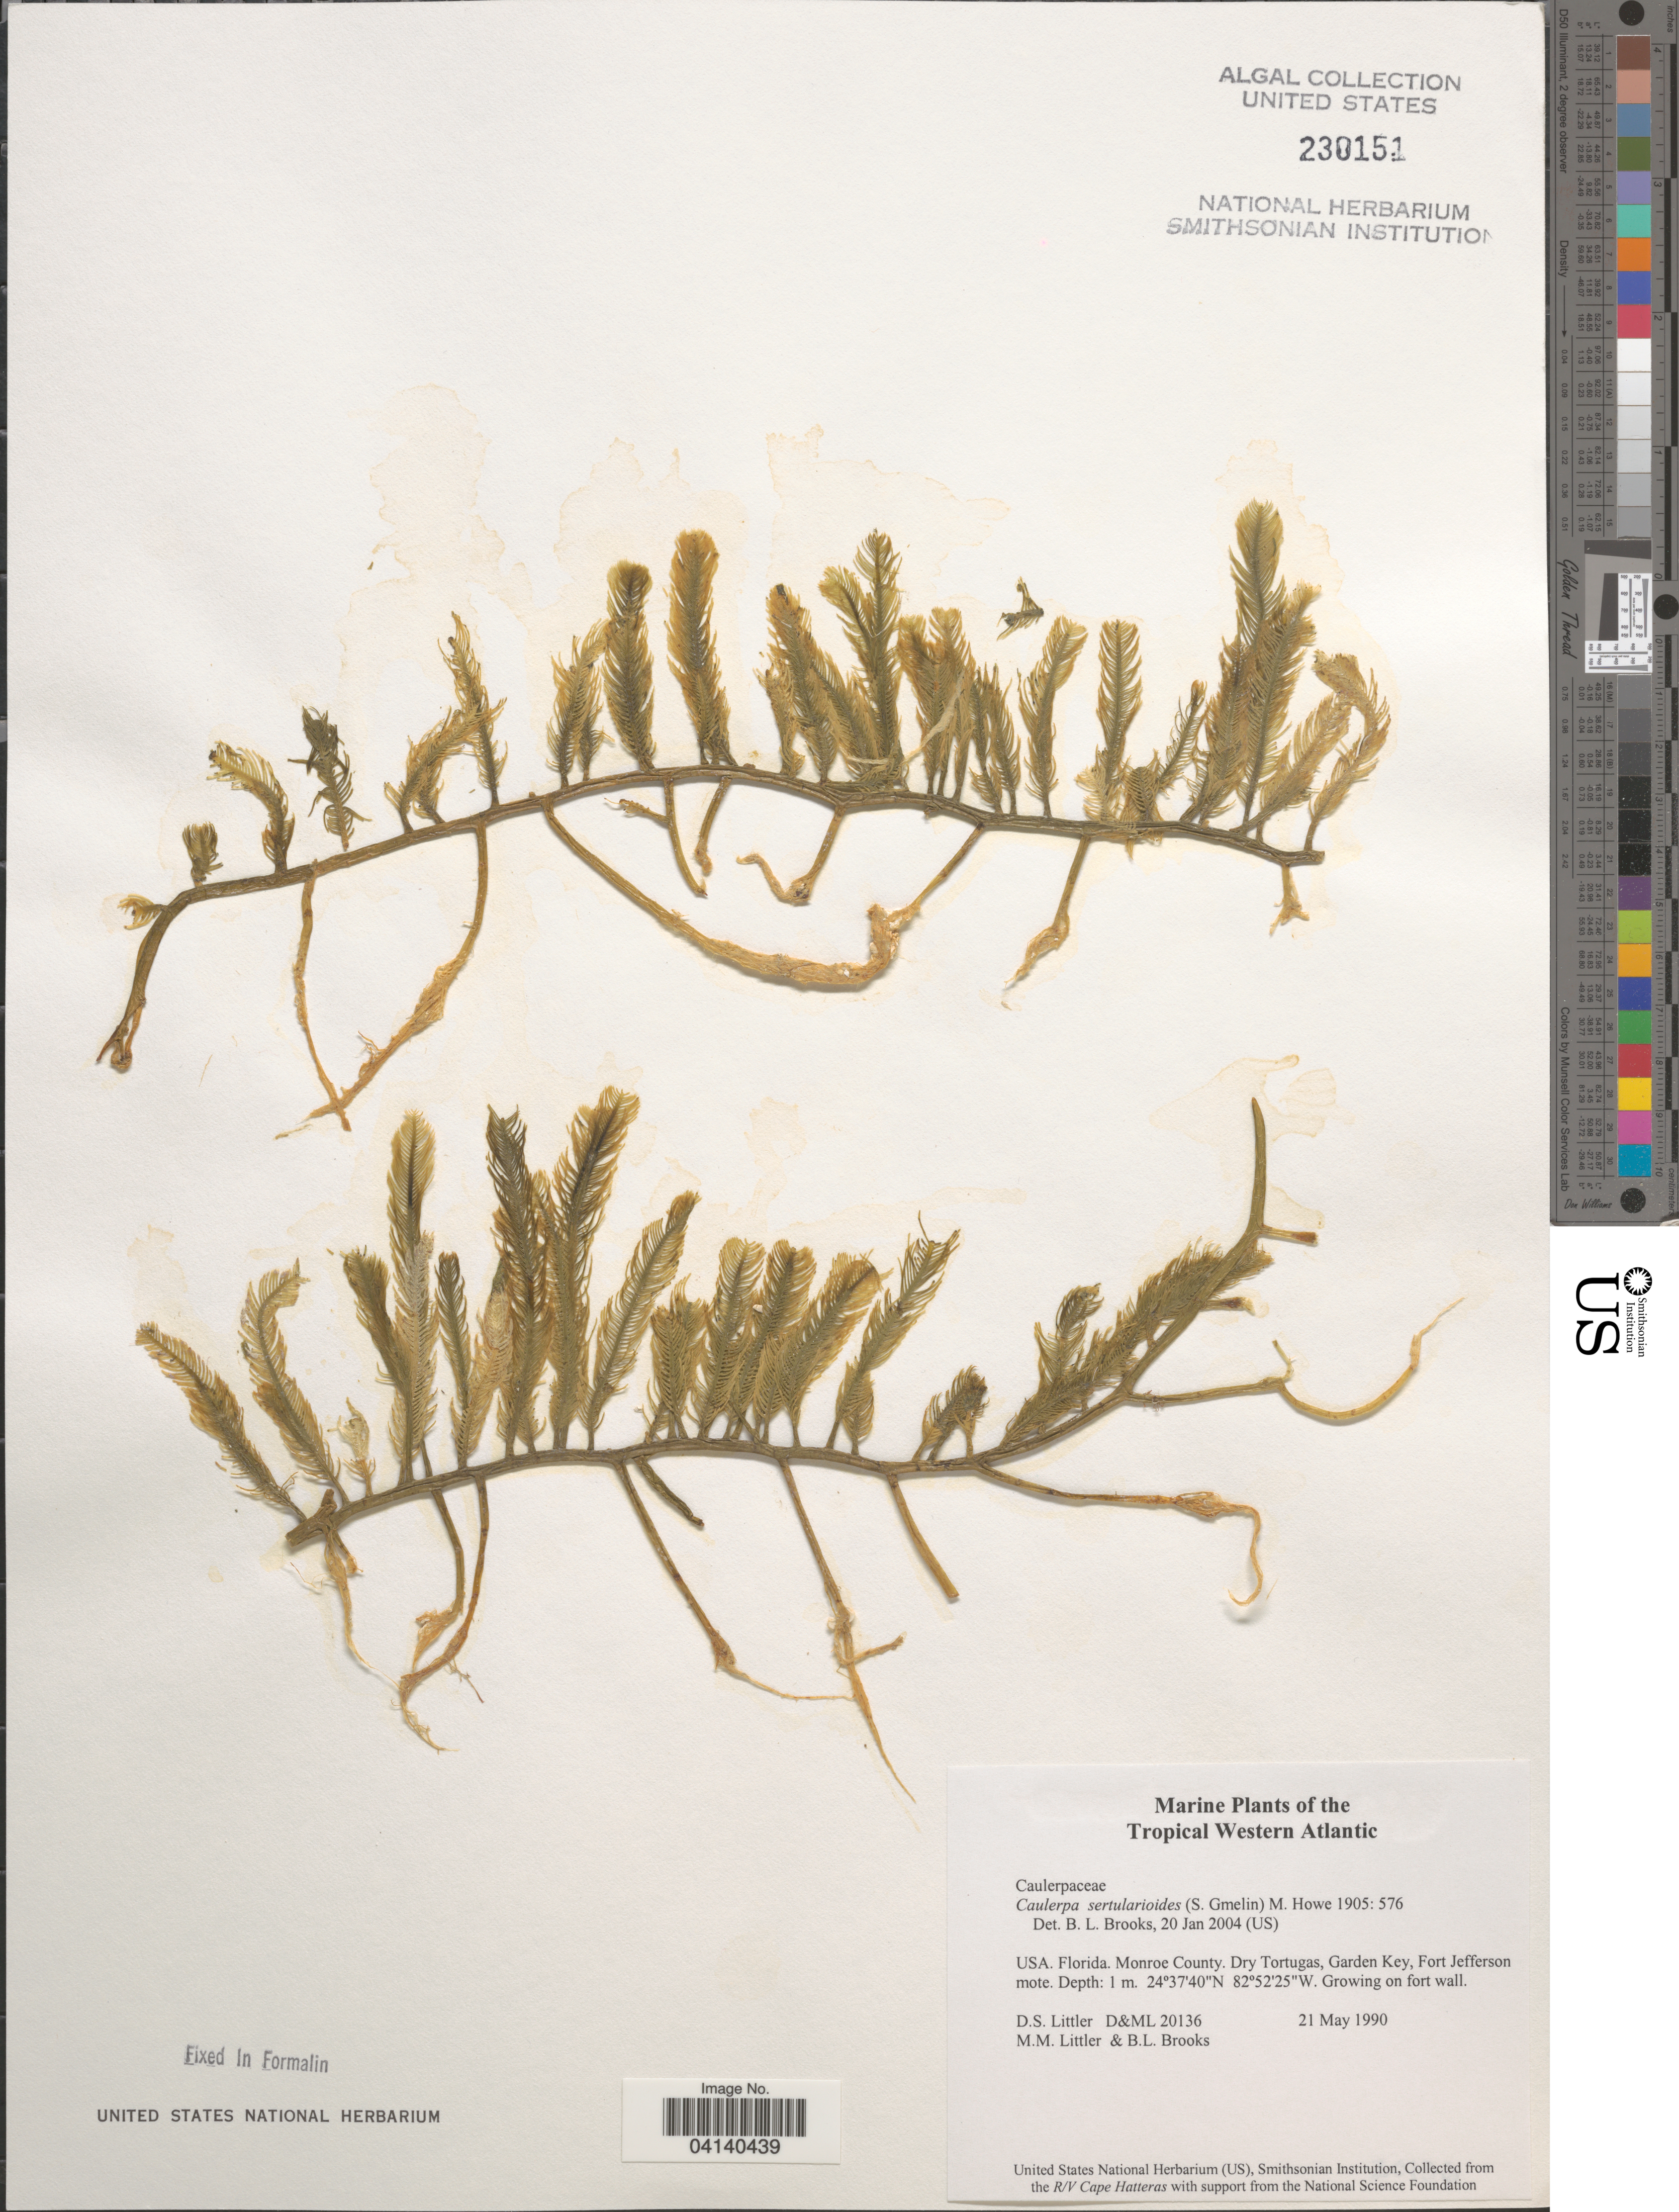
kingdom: Plantae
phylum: Chlorophyta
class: Ulvophyceae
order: Bryopsidales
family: Caulerpaceae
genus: Caulerpa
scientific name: Caulerpa sertularioides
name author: (S.G. Gmel.) M. Howe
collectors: D. S. Littler & B. Brooks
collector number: D&ML20136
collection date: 1990-05-21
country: United States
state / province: Florida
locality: The Tropical Western Atlantic. Monroe County. Dry Tortugas, Garden Key, Fort Jefferson mote.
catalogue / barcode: US 230151